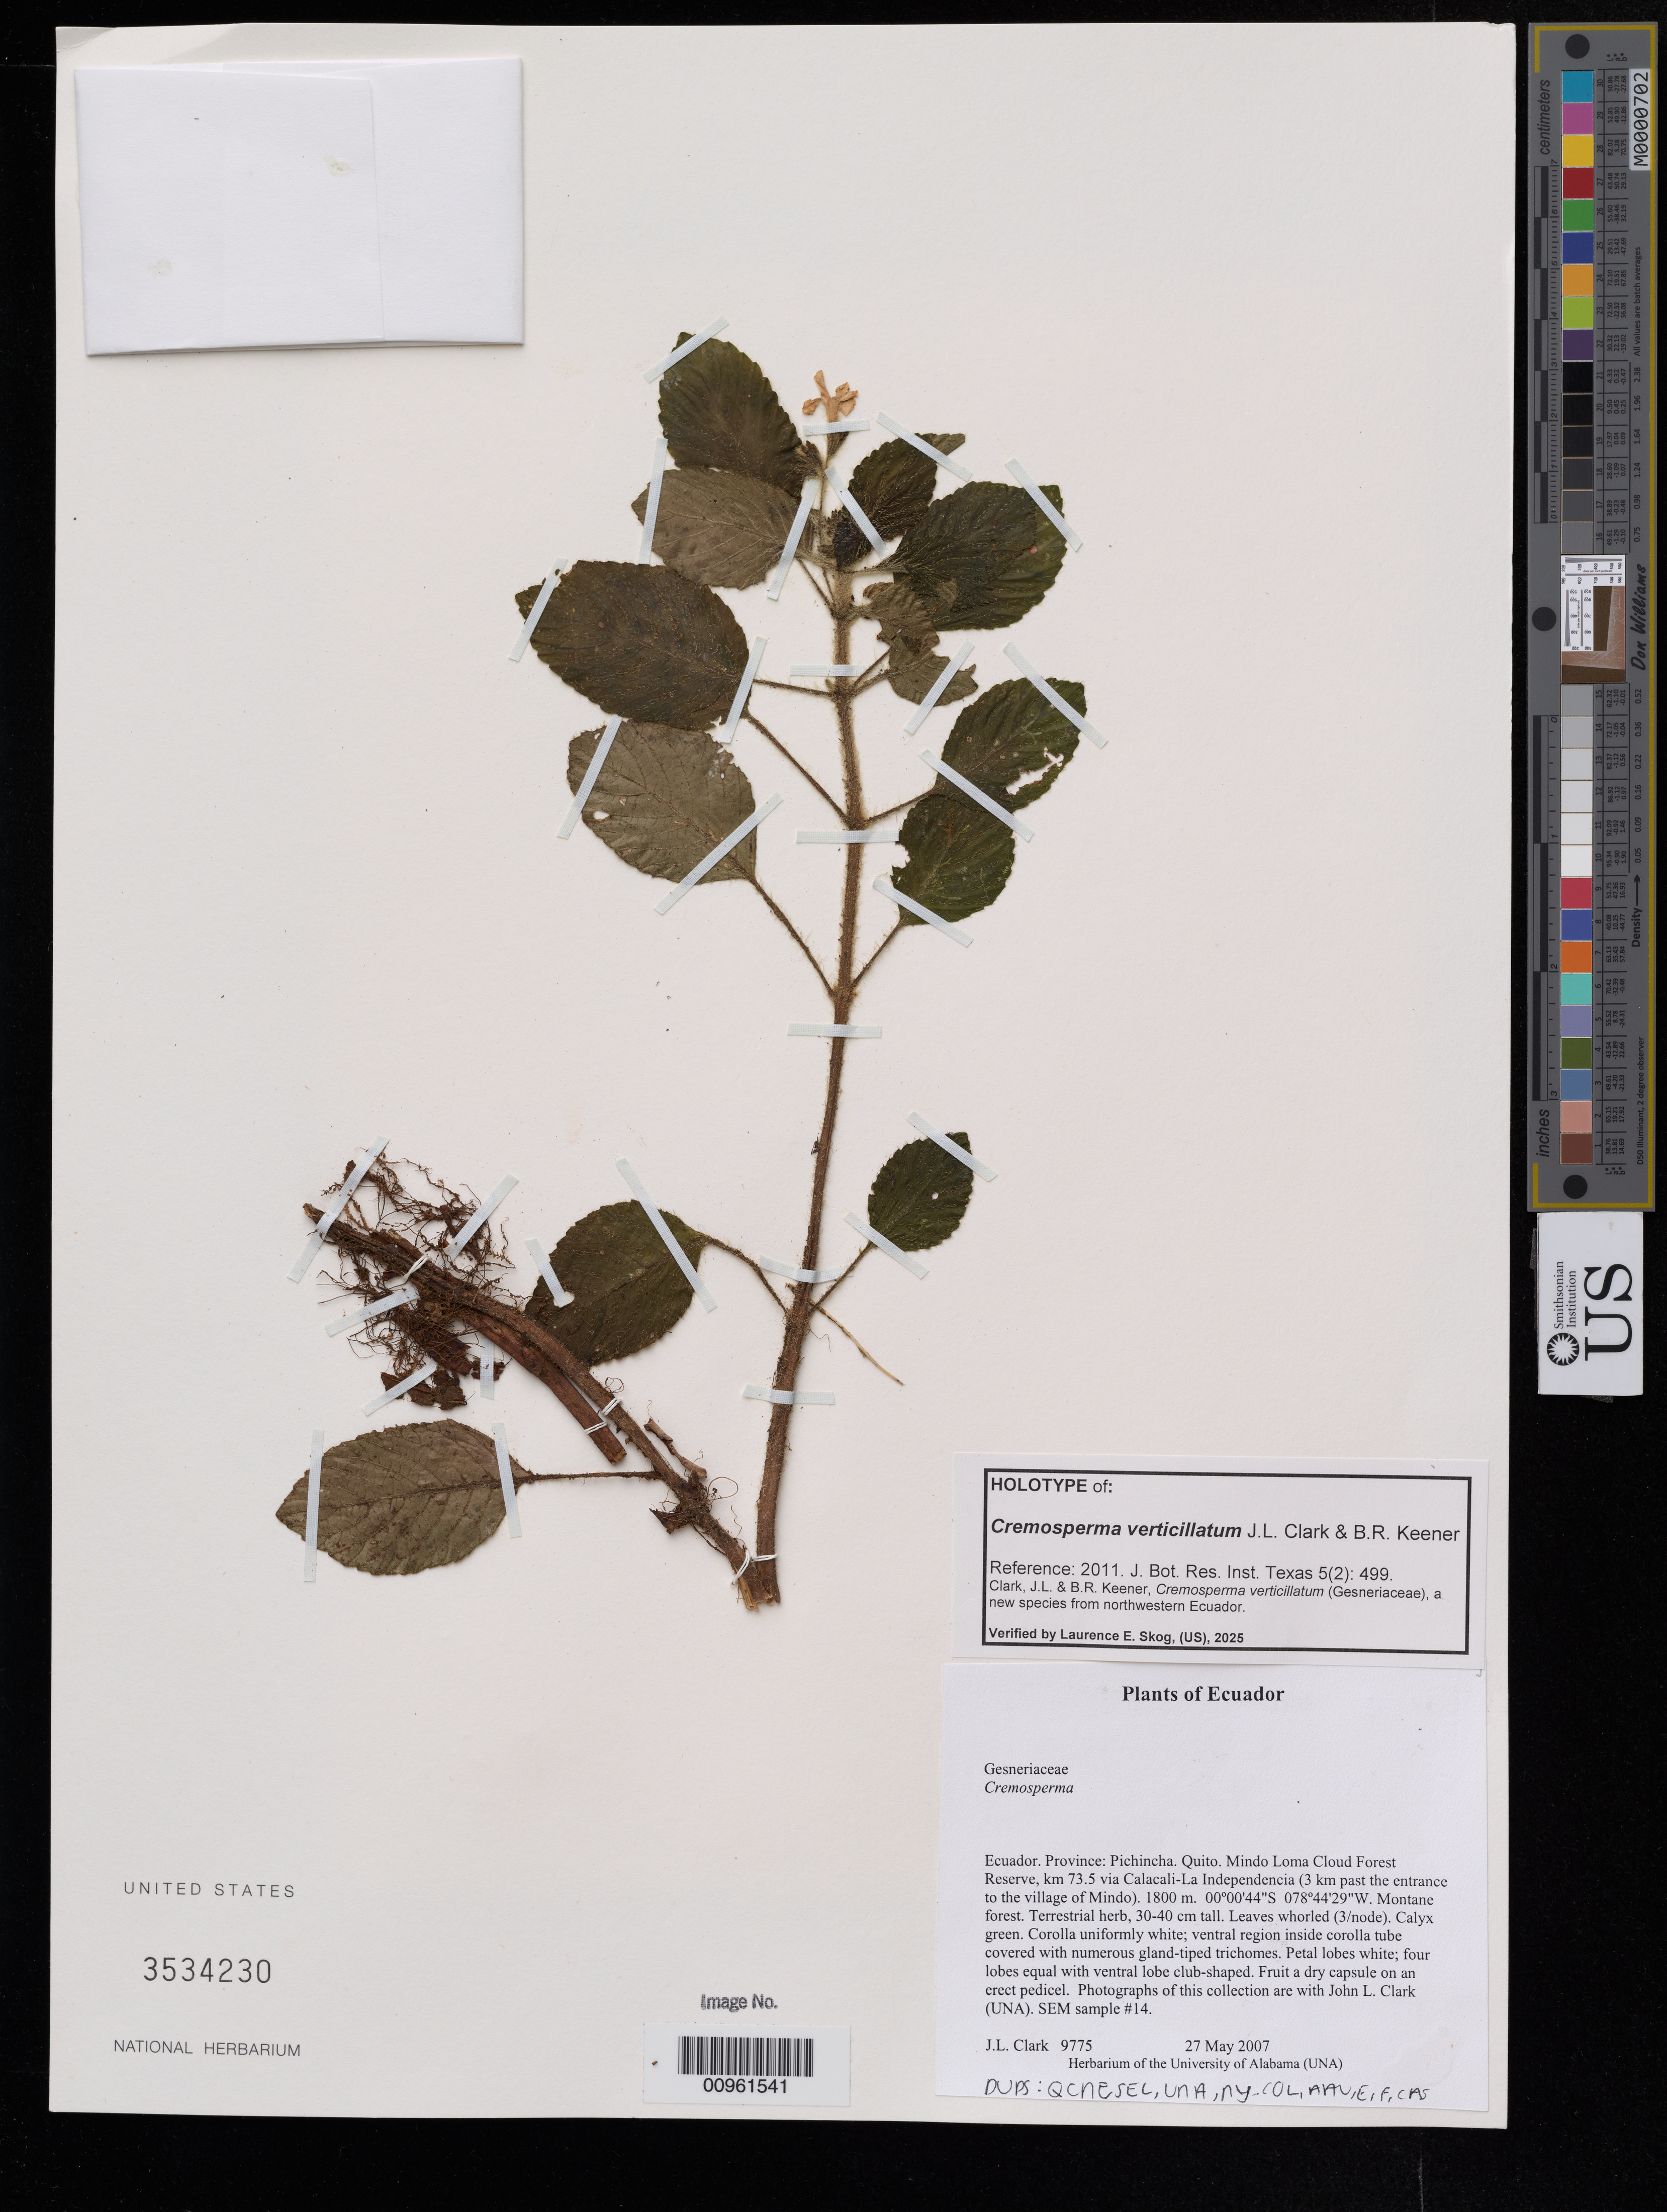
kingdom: Plantae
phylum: Tracheophyta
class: Magnoliopsida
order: Lamiales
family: Gesneriaceae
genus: Cremosperma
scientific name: Cremosperma verticillatum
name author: J.L. Clark & B.R. Keener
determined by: Skog, Laurence E.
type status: Holotype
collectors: J. L. Clark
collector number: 9775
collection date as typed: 27 May 2007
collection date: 2007-05-27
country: Ecuador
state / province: Pichincha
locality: Quito. Mindo Loma Cloud Forest Reserve, km 73.5 via Calacali-La Independencia (3 km past the entrance to the village of Mindo)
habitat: Montane forest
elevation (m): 1800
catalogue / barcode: US 3534230